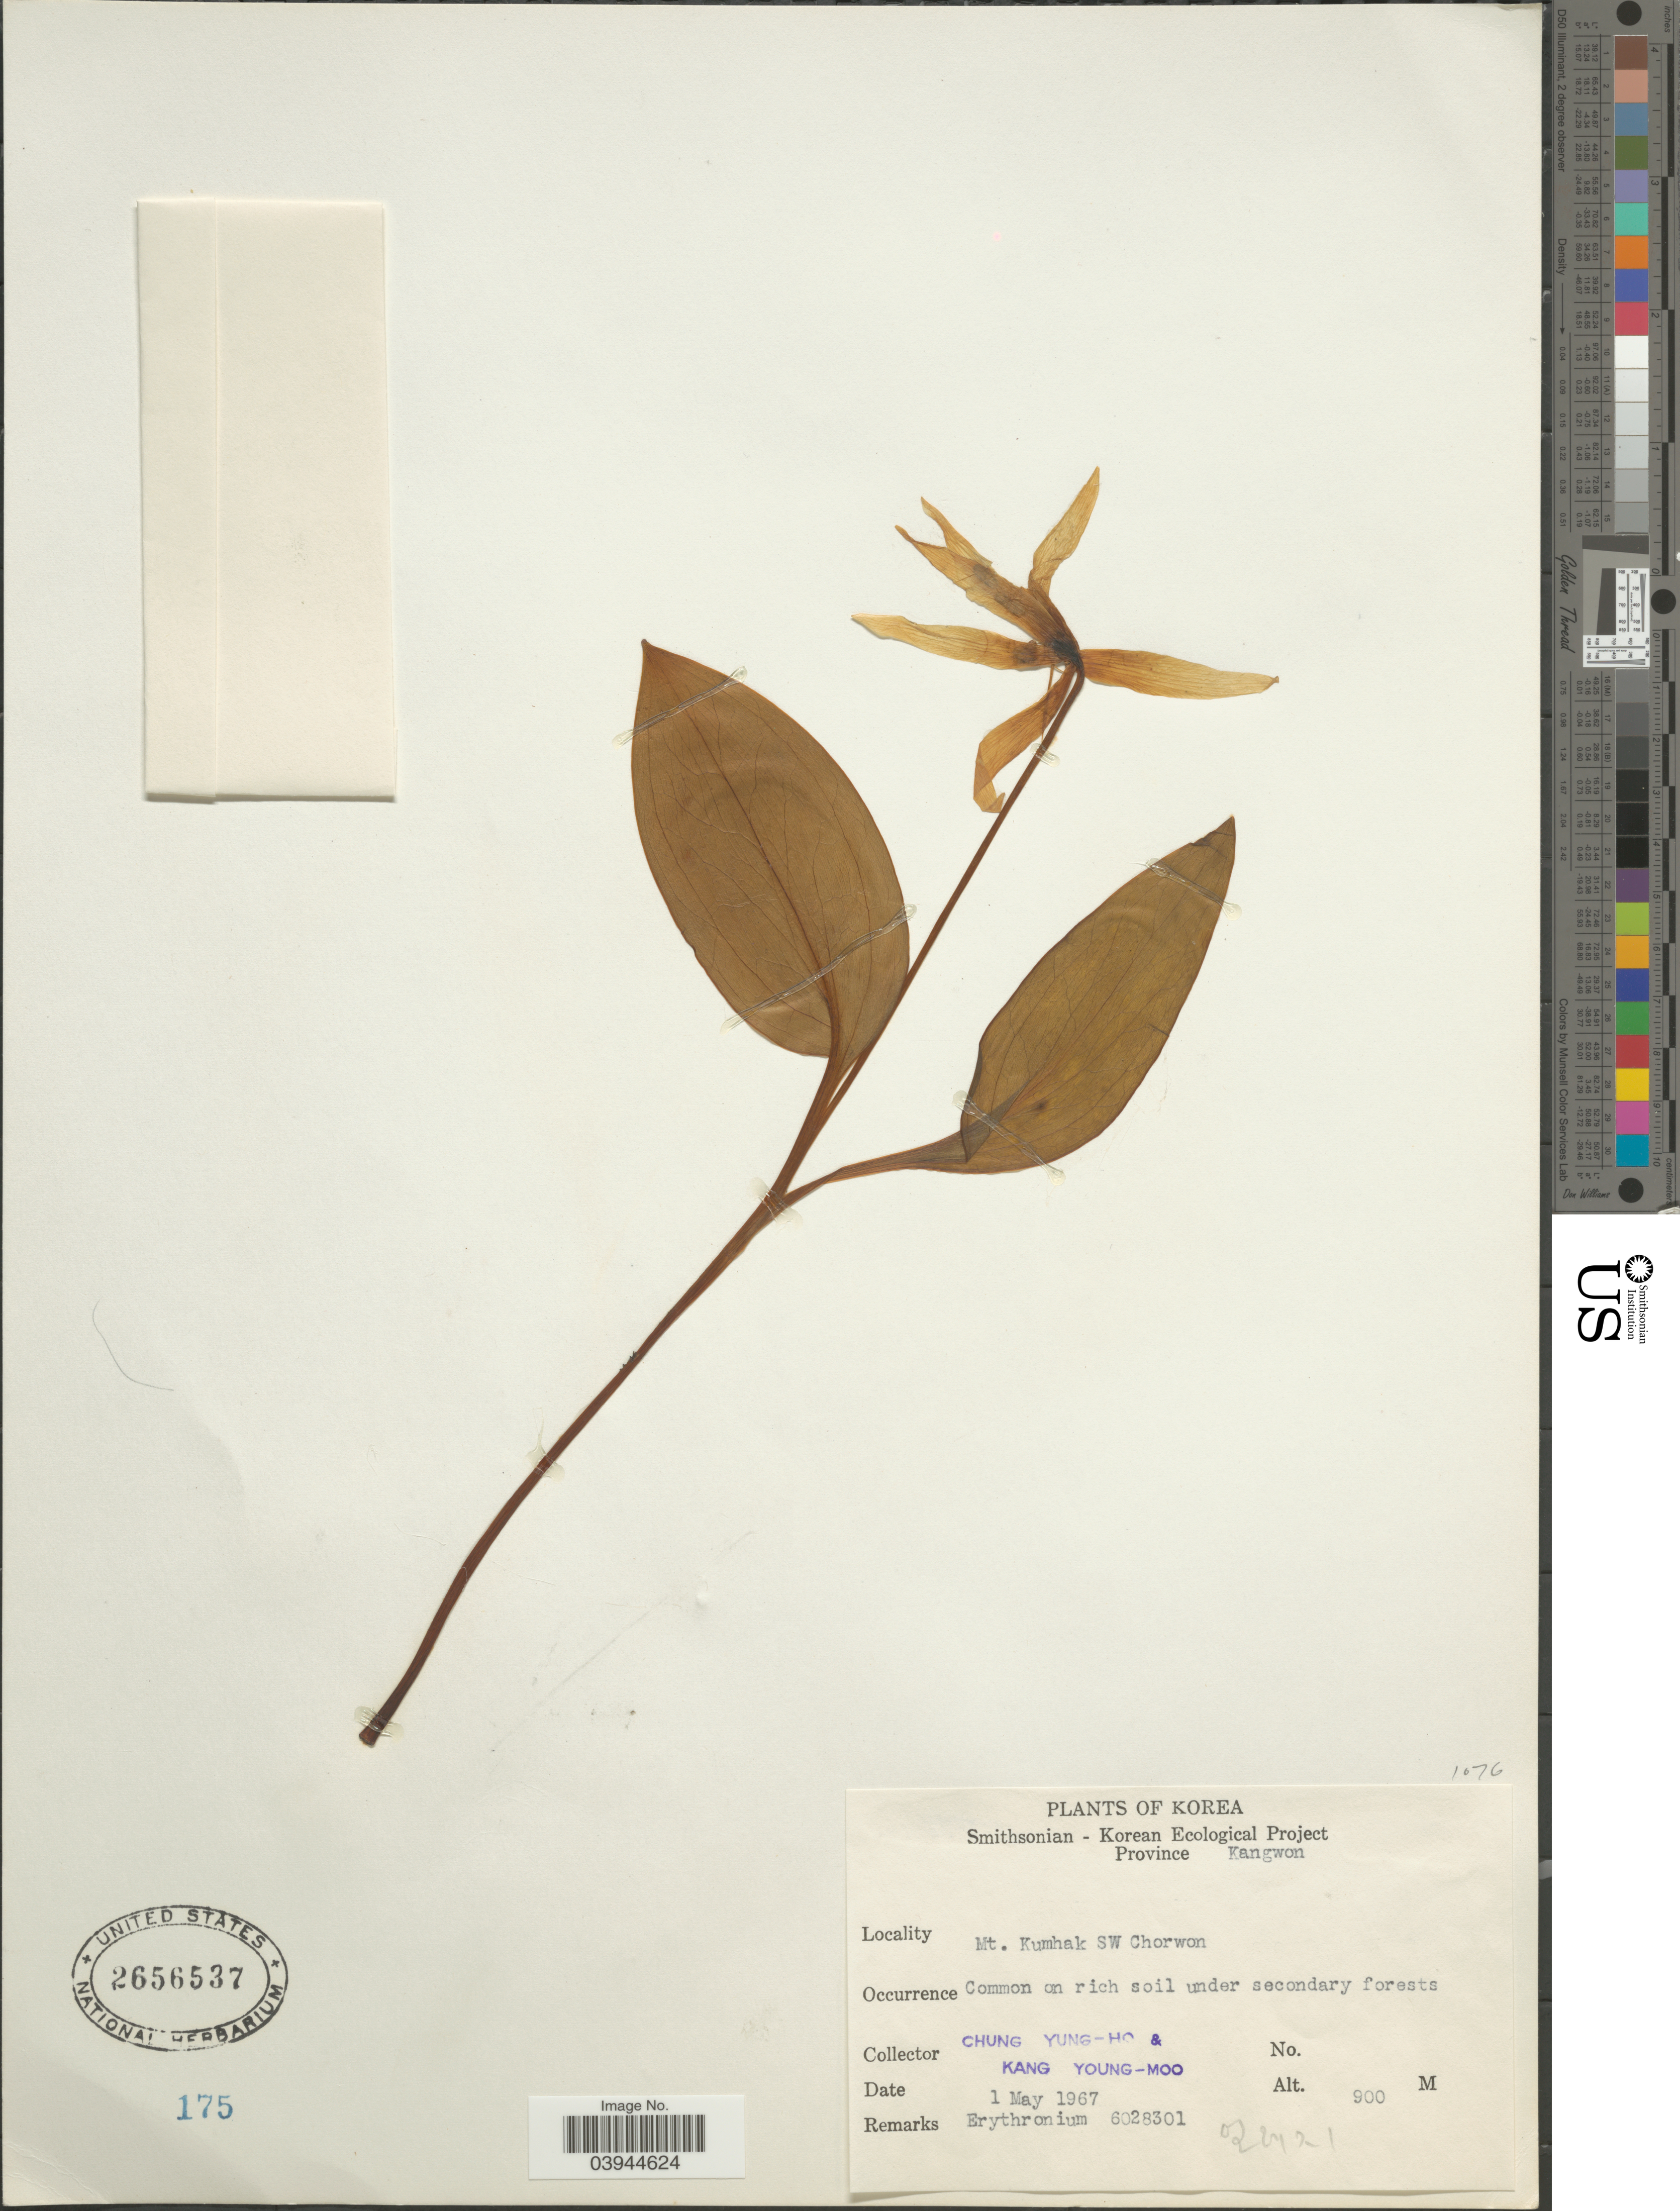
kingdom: Plantae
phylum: Tracheophyta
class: Liliopsida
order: Liliales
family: Liliaceae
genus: Erythronium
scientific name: Erythronium sp.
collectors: C. Yung-Ho & K. Young-Moo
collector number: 6028301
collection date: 1967-05-01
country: North Korea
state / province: Kangwon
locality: Mt. Kumhak SW Chorwon.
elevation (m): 900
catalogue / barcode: US 2656537